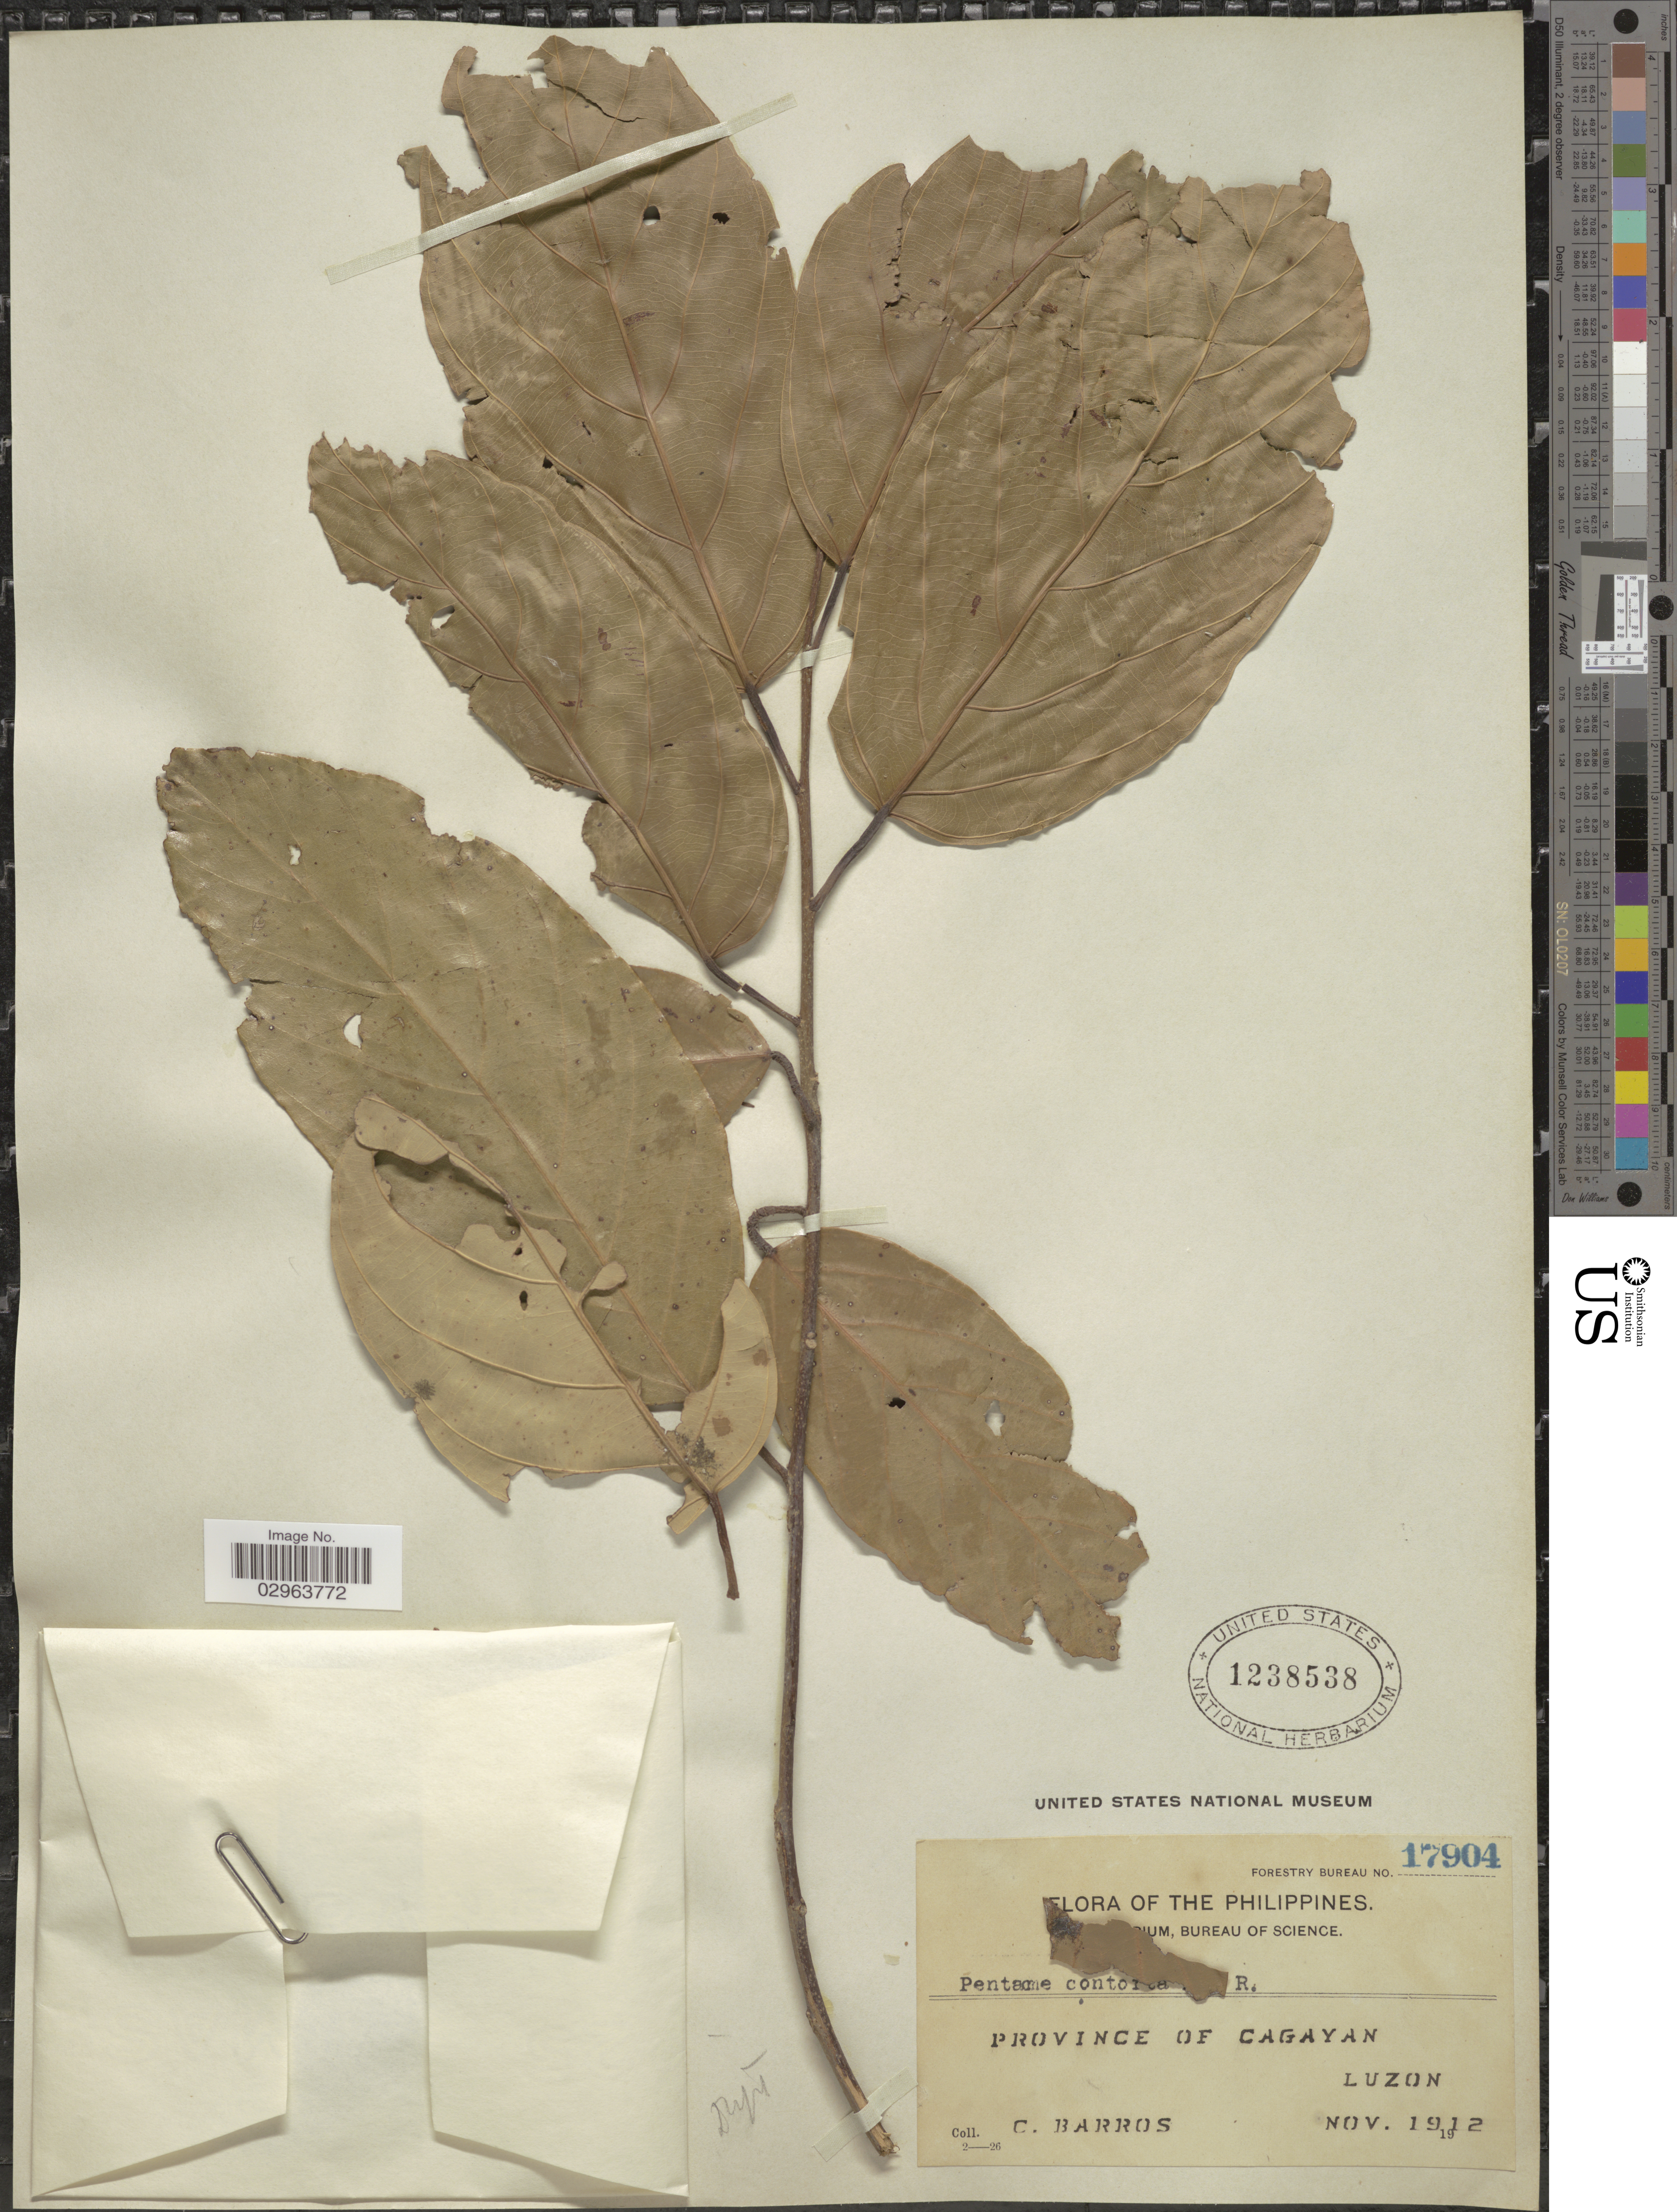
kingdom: Plantae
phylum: Tracheophyta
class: Magnoliopsida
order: Malvales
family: Dipterocarpaceae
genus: Pentacme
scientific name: Pentacme contorta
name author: (S. Vidal) Merr. & Rolfe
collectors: C. Barros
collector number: Forestry Bureau 17904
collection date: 1912-11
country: Philippines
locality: Province of Cagayan. Luzon.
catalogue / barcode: US 1238538